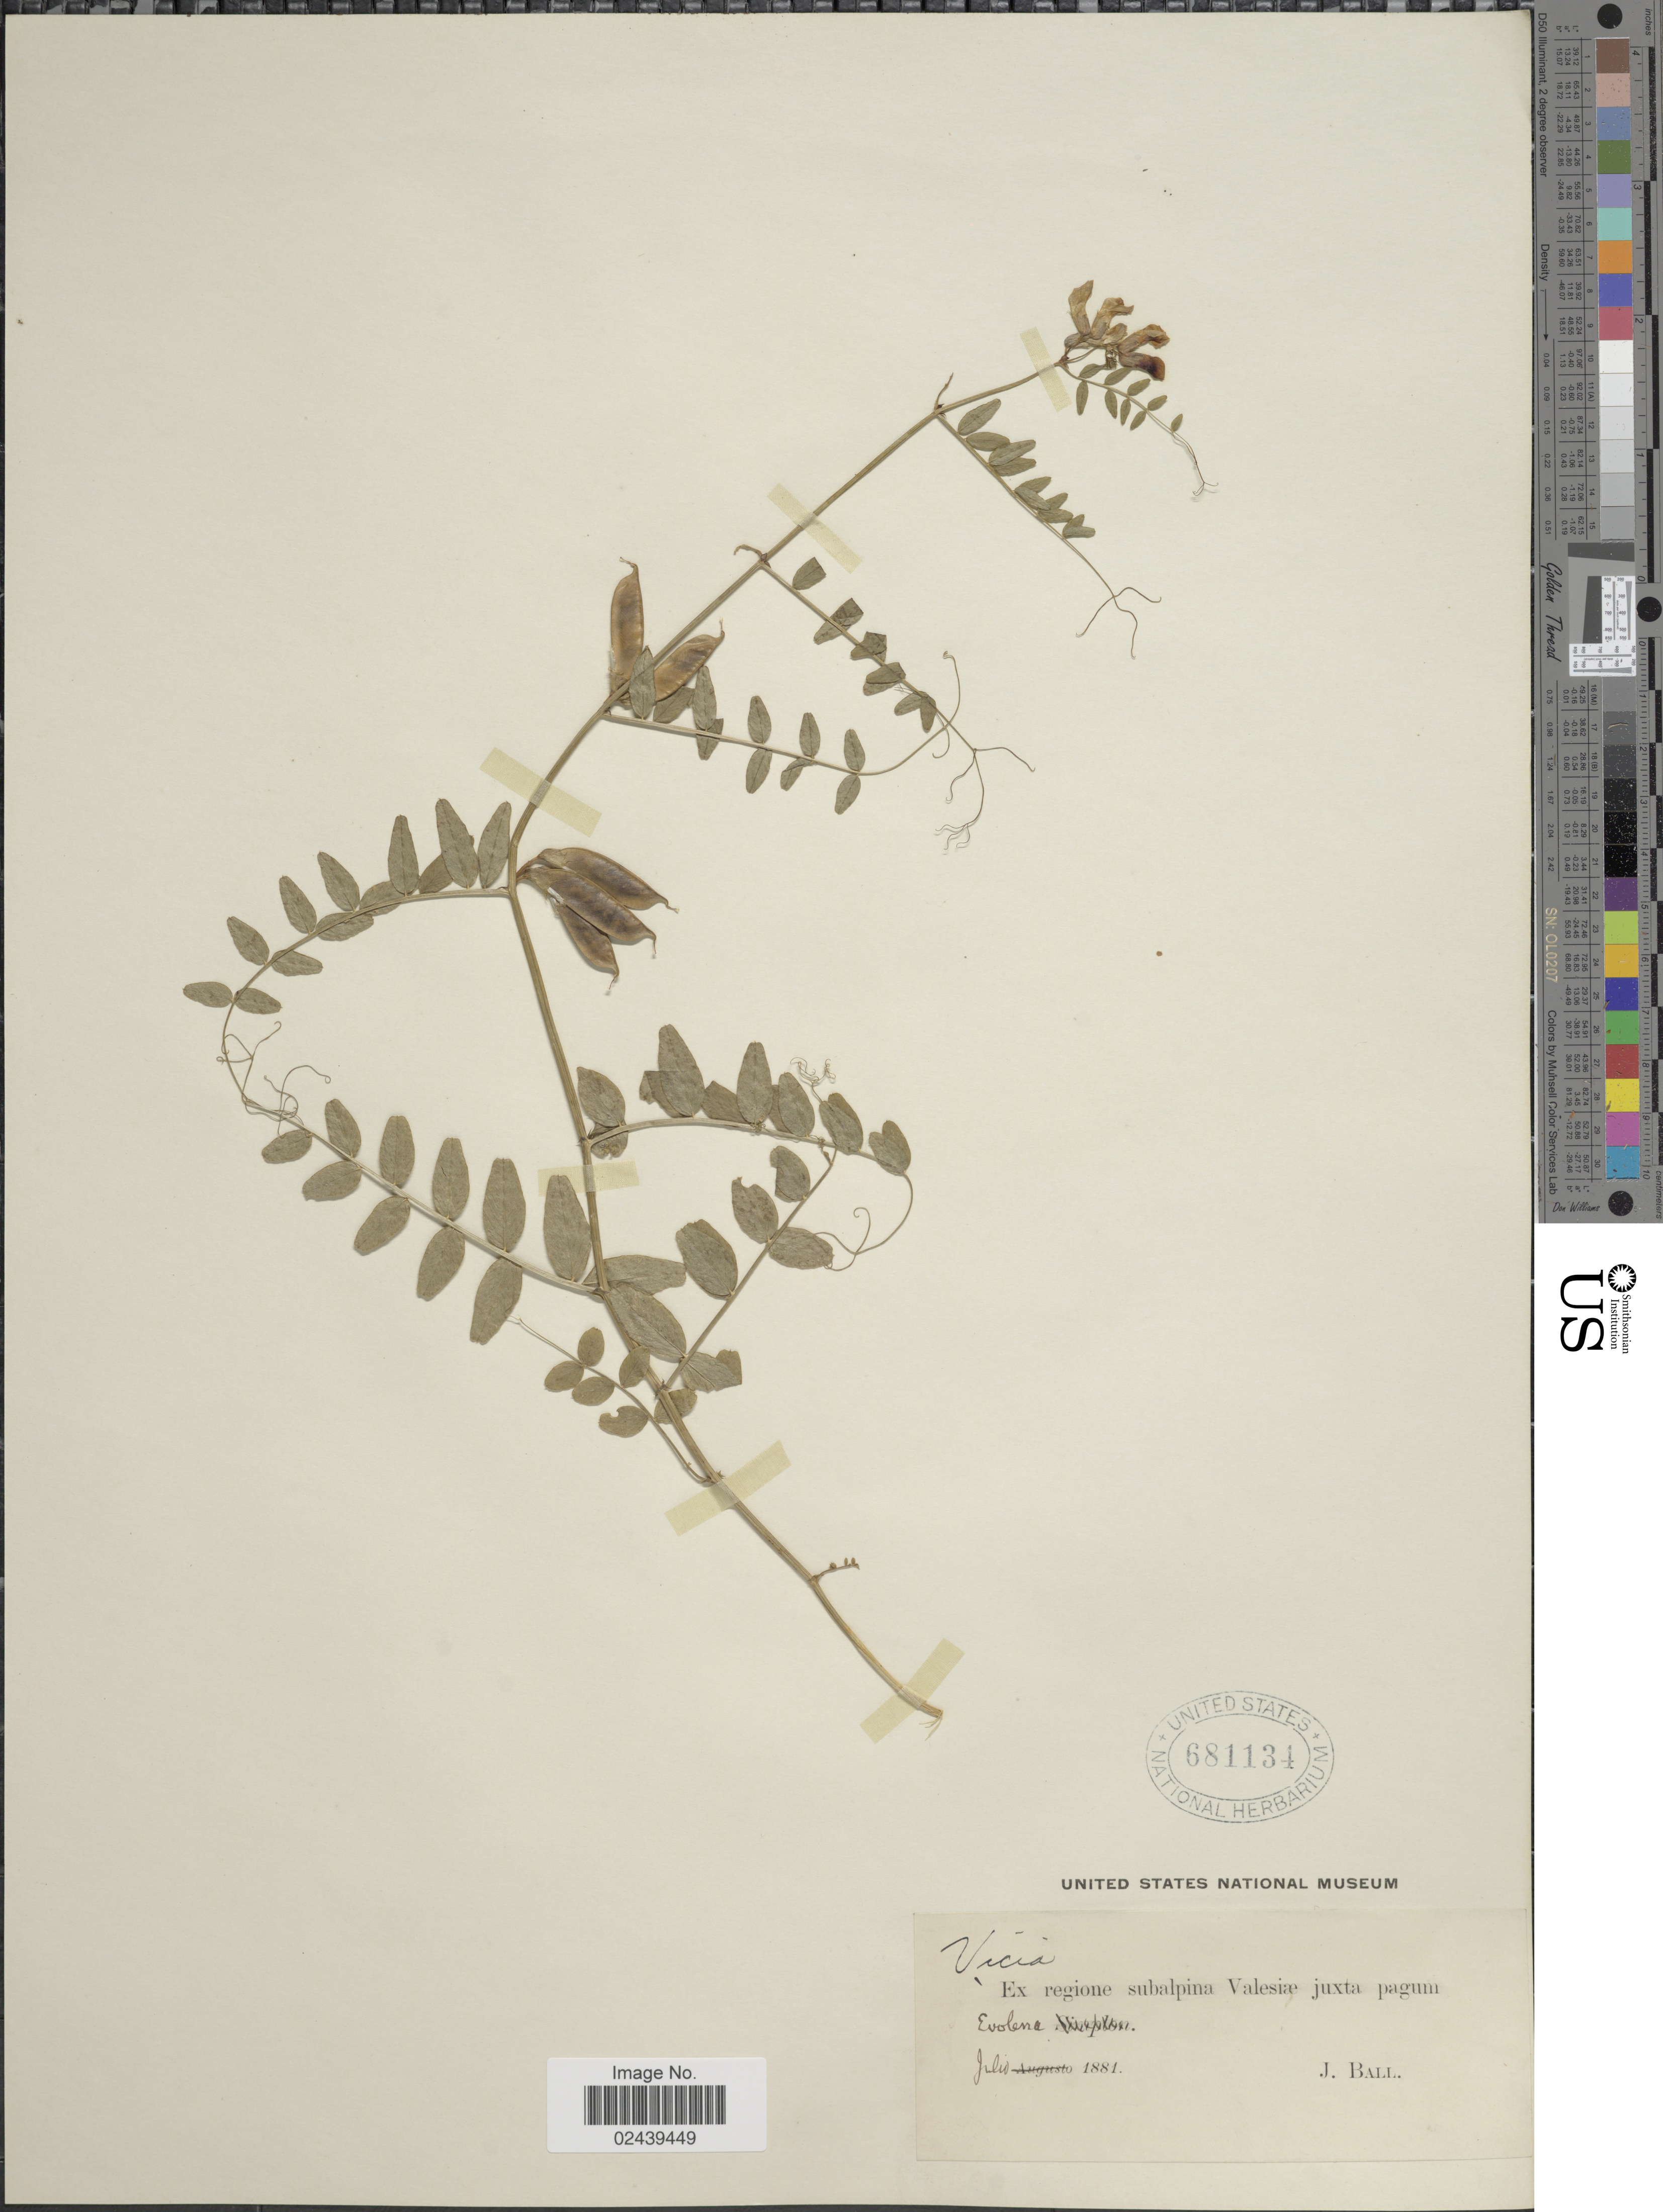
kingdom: Plantae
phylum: Tracheophyta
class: Magnoliopsida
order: Fabales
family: Fabaceae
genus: Vicia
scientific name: Vicia sp.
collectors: J. Ball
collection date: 1881-07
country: Switzerland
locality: Ex regione subalpina Valesiae juxta pagum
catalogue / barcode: US 681134